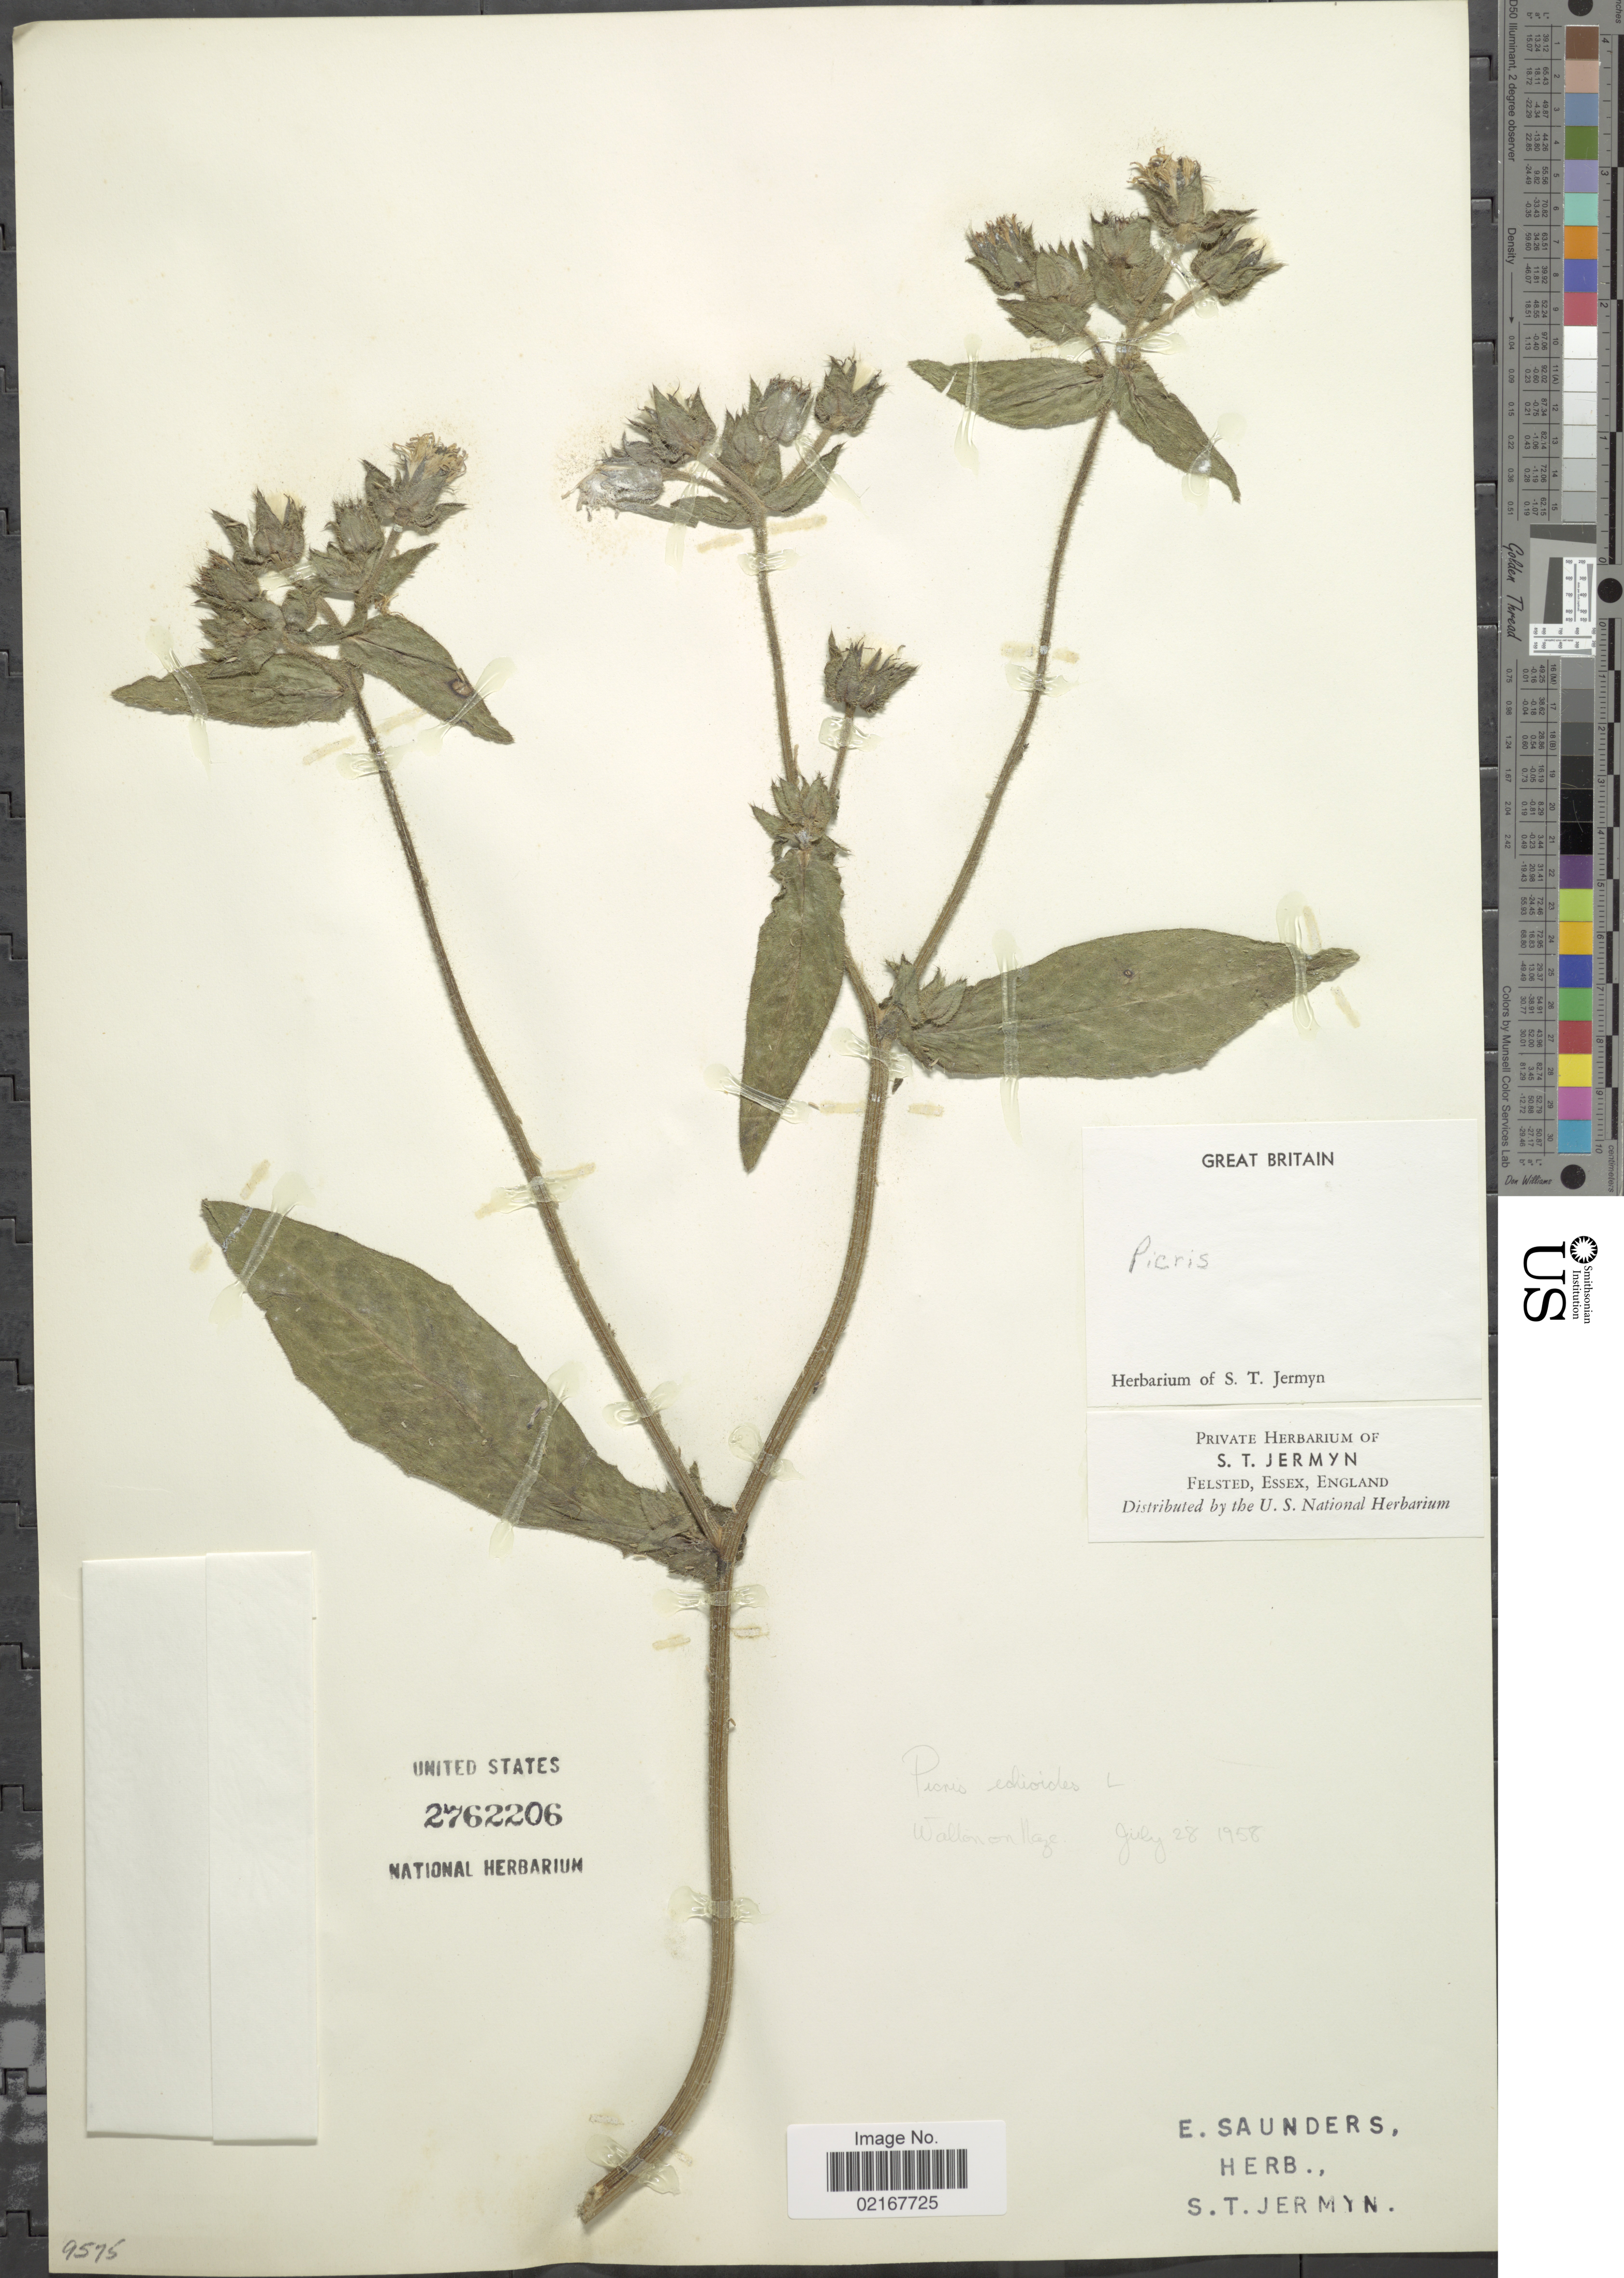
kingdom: Plantae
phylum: Tracheophyta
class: Magnoliopsida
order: Asterales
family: Asteraceae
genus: Helminthotheca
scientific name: Helminthotheca echioides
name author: (L.) Holub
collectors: E. Saunders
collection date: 1958-07-28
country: United Kingdom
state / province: England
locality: Great Britain,Walton on Naze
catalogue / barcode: US 2762206